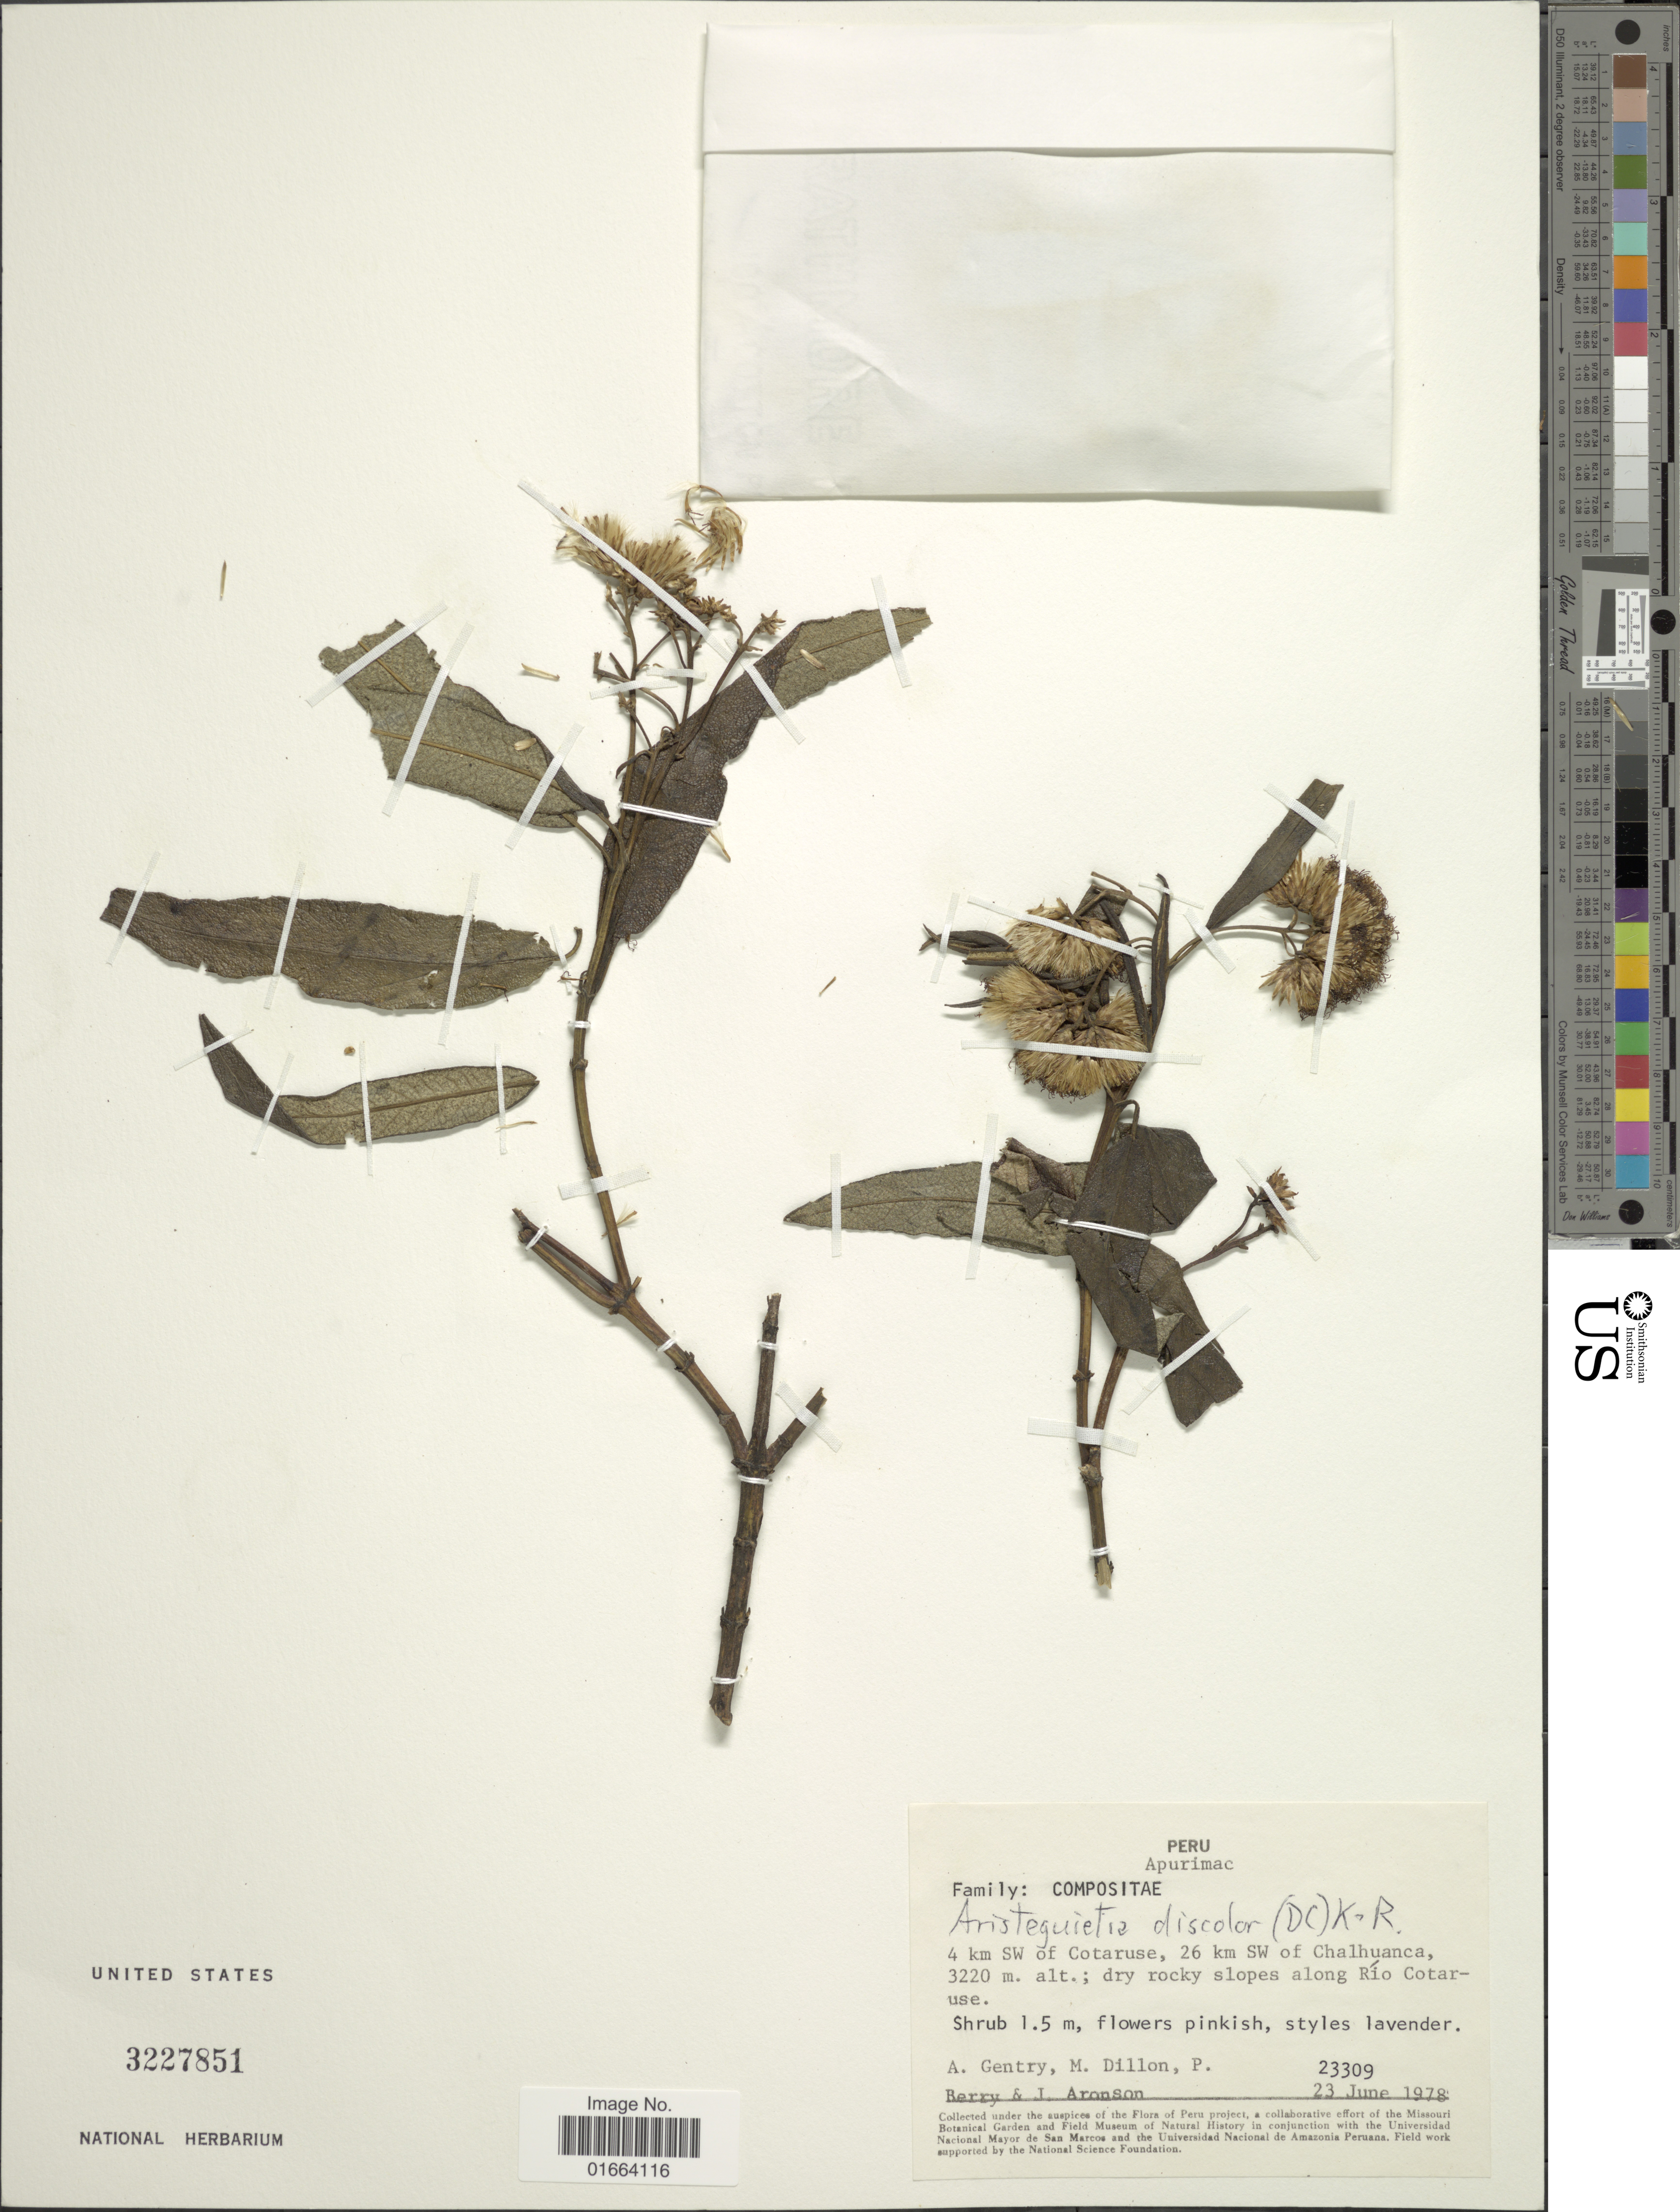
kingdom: Plantae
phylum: Tracheophyta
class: Magnoliopsida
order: Asterales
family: Asteraceae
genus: Aristeguietia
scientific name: Aristeguietia discolor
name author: (DC.) R.M. King & H. Rob.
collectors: A. H. Gentry, M. O. Dillon, P. Berry & J. Aronson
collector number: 23309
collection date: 1978-06-23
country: Peru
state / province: Apurímac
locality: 4 km SW of Cotaruse, 26 km SW of Chalhuanca; dry rocky slopes along Río Cotaruse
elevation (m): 3220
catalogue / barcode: US 3227851